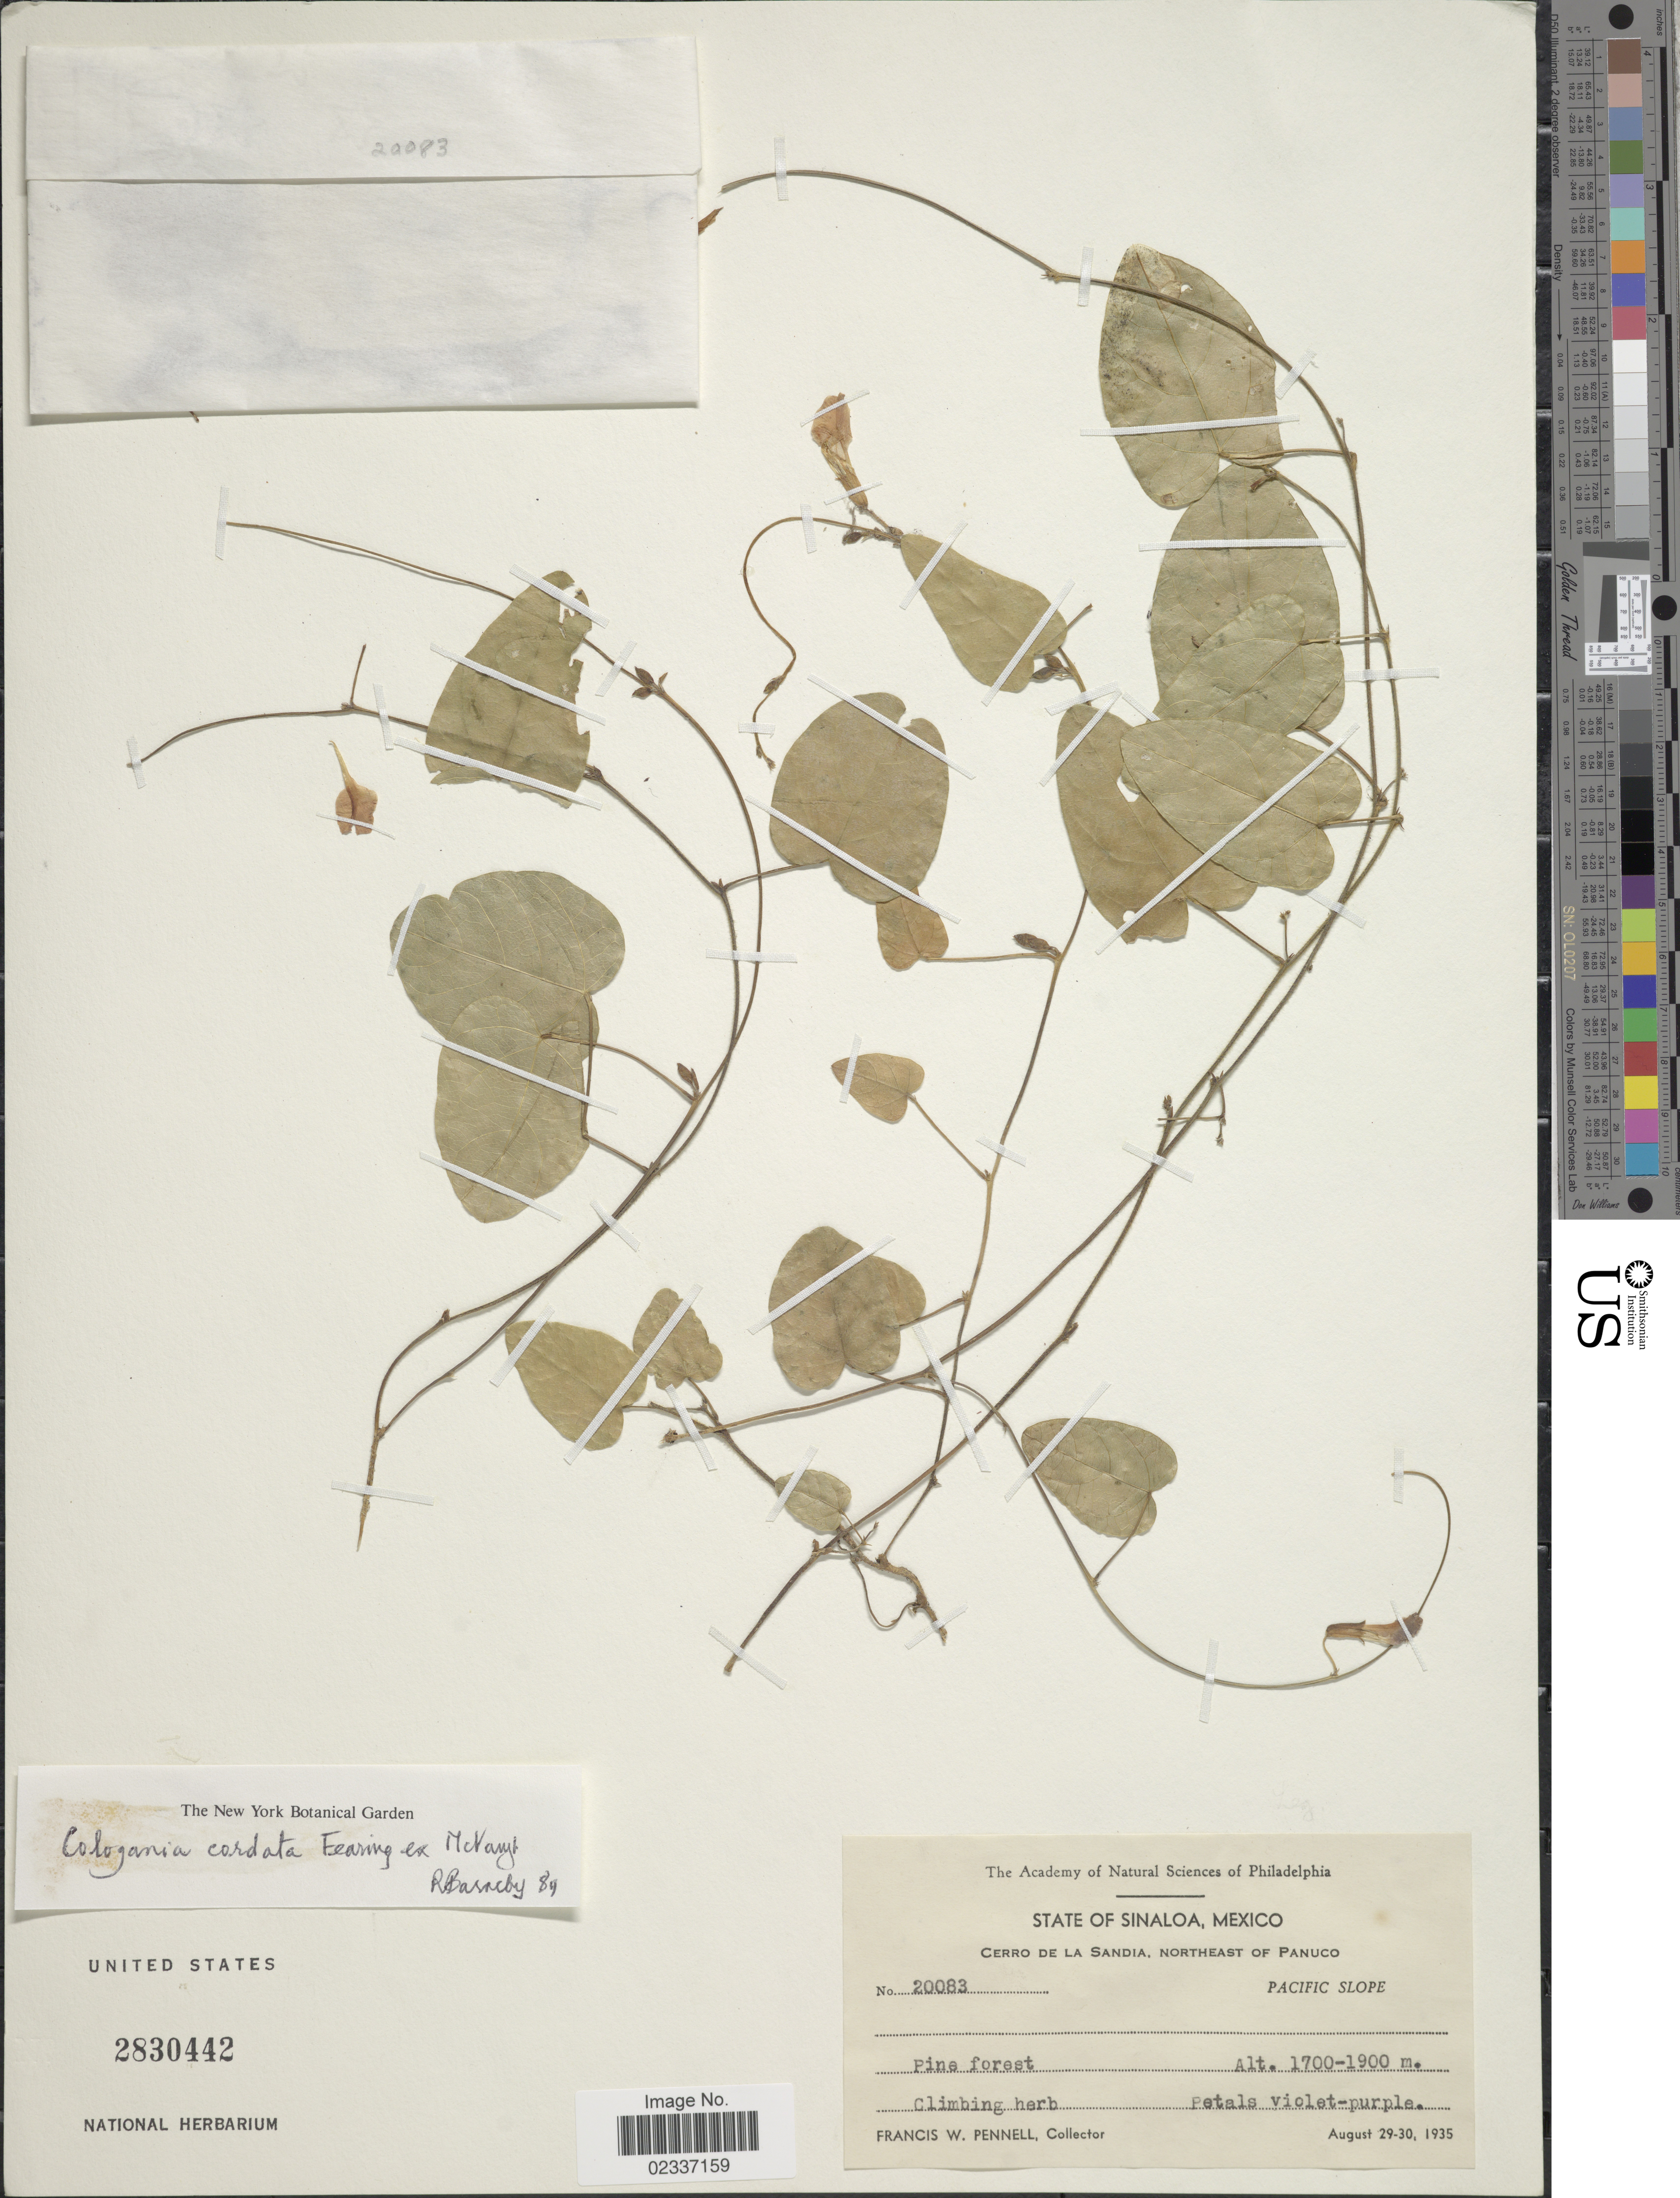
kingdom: Plantae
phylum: Tracheophyta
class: Magnoliopsida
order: Fabales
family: Fabaceae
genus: Cologania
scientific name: Cologania cordata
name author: Fearing ex McVaugh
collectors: F. W. Pennell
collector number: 20083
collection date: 1935-08-29/1935-08-30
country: Mexico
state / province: Sinaloa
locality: Cerro De La Sandia, Northeast of Panuco, Pacific Slope, Pine forest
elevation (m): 1700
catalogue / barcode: US 2830442